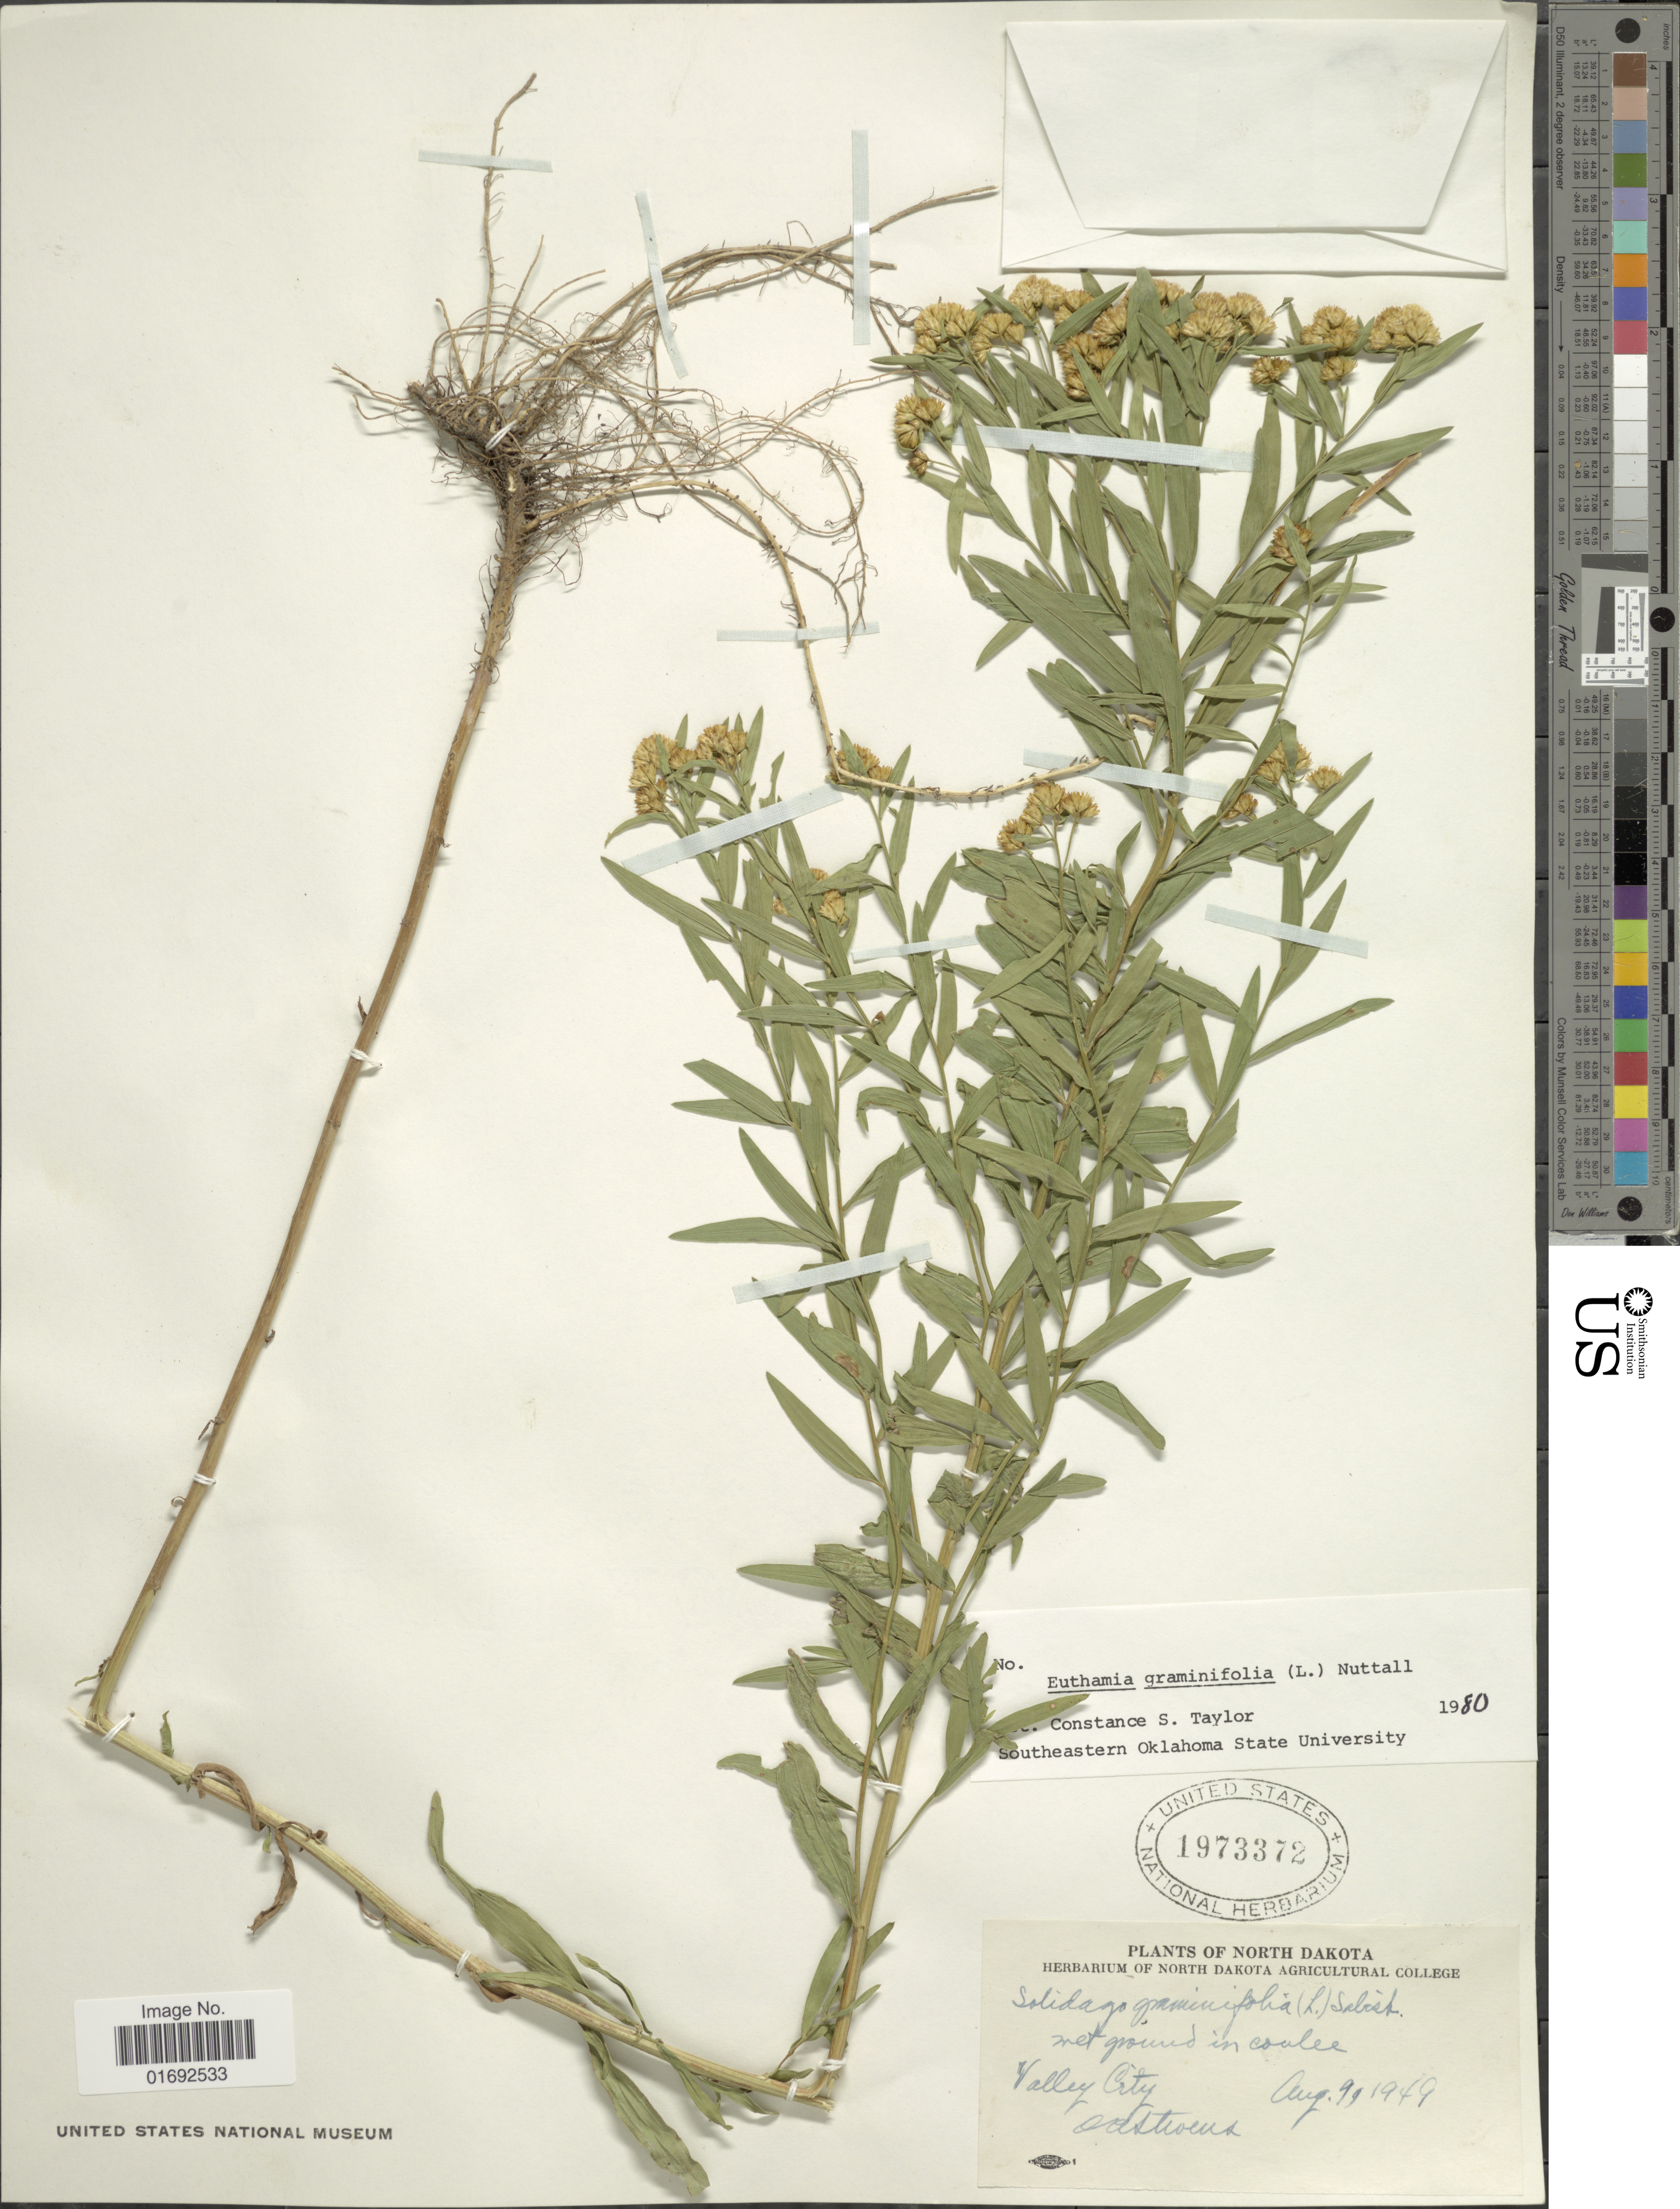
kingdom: Plantae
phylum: Tracheophyta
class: Magnoliopsida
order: Asterales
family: Asteraceae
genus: Euthamia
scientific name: Euthamia graminifolia var. major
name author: (Michx.) Moldenke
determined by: Urbatsch, Lowell E., Curator (LSU), Louisiana State University (UNITED STATES)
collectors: O. A. Stevens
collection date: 1949-08-09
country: United States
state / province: North Dakota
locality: Valley City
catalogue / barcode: US 1973372